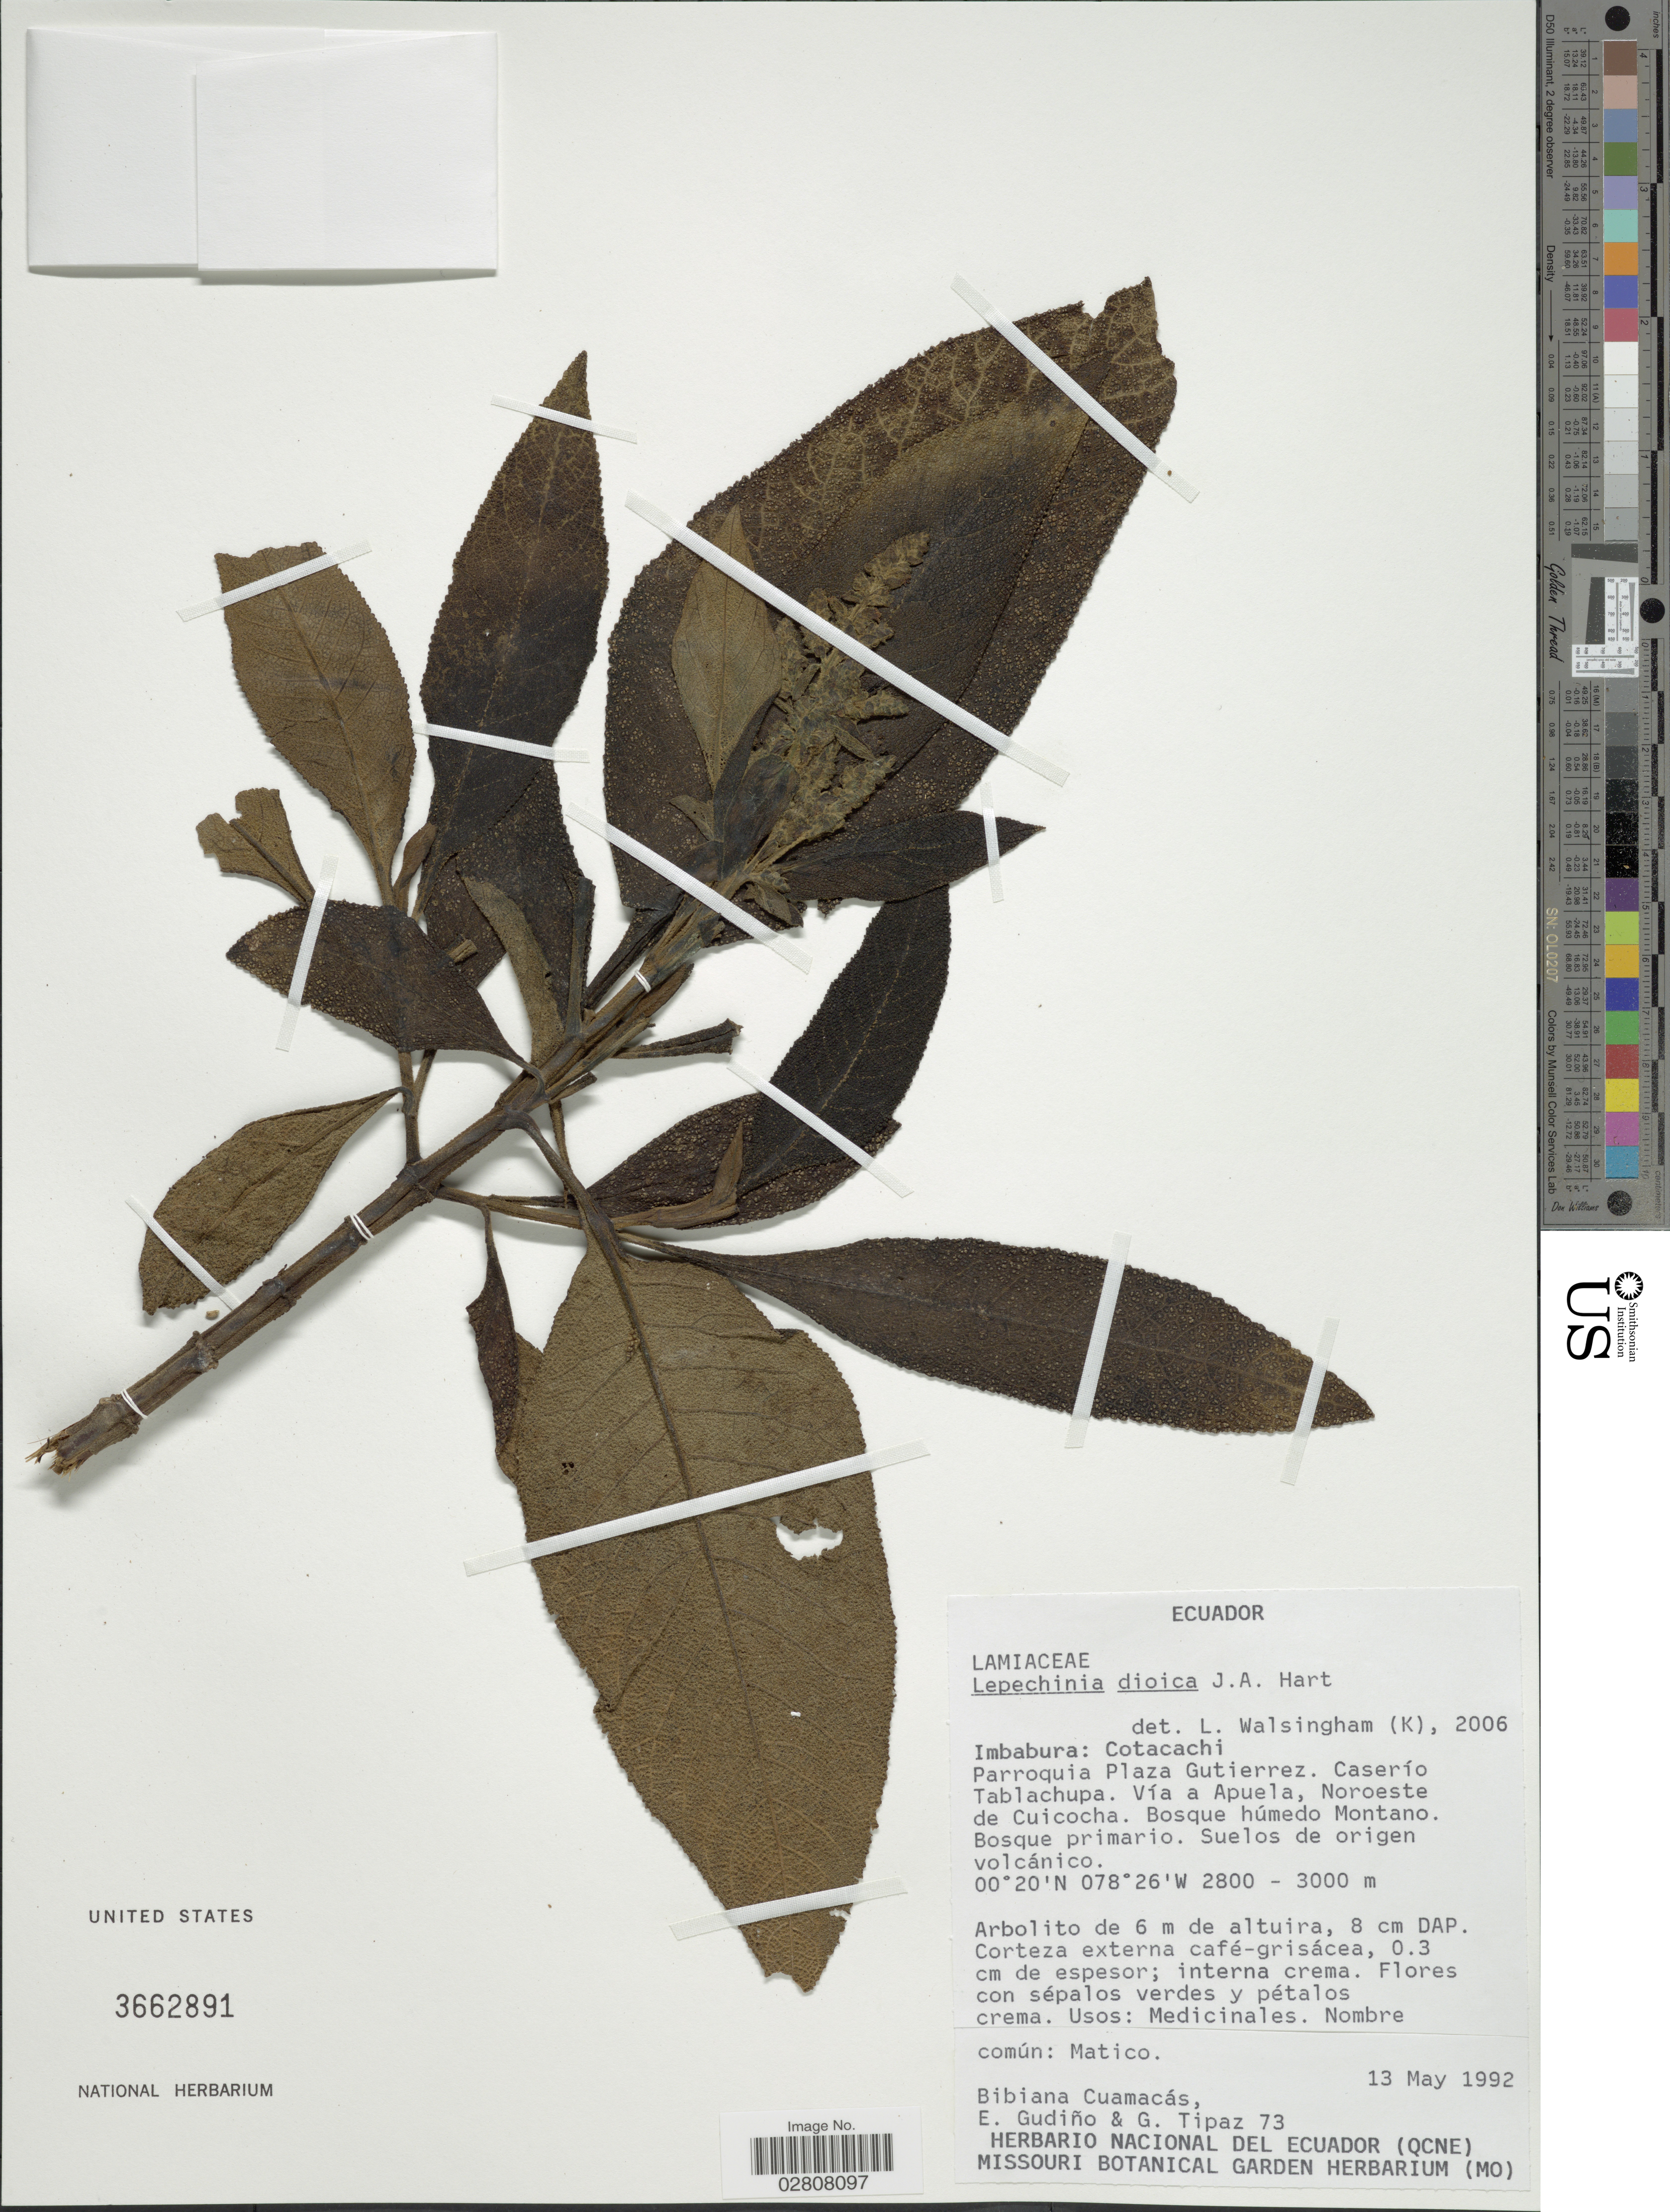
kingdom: Plantae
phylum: Tracheophyta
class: Magnoliopsida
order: Lamiales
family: Lamiaceae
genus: Lepechinia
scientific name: Lepechinia dioica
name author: J.A. Hart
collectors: B. Cuamacas, E. Gudiño & G. Tipaz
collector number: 73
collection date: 1992-05-13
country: Ecuador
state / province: Imbabura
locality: Imbabura: Cotacachi. Parroquia Plaza Gutierrez. Caserío Tablachupa. Vía a Apula, Noroeste de Cuicocha. Bosque húmedo Montano.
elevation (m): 2800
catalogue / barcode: US 3662891